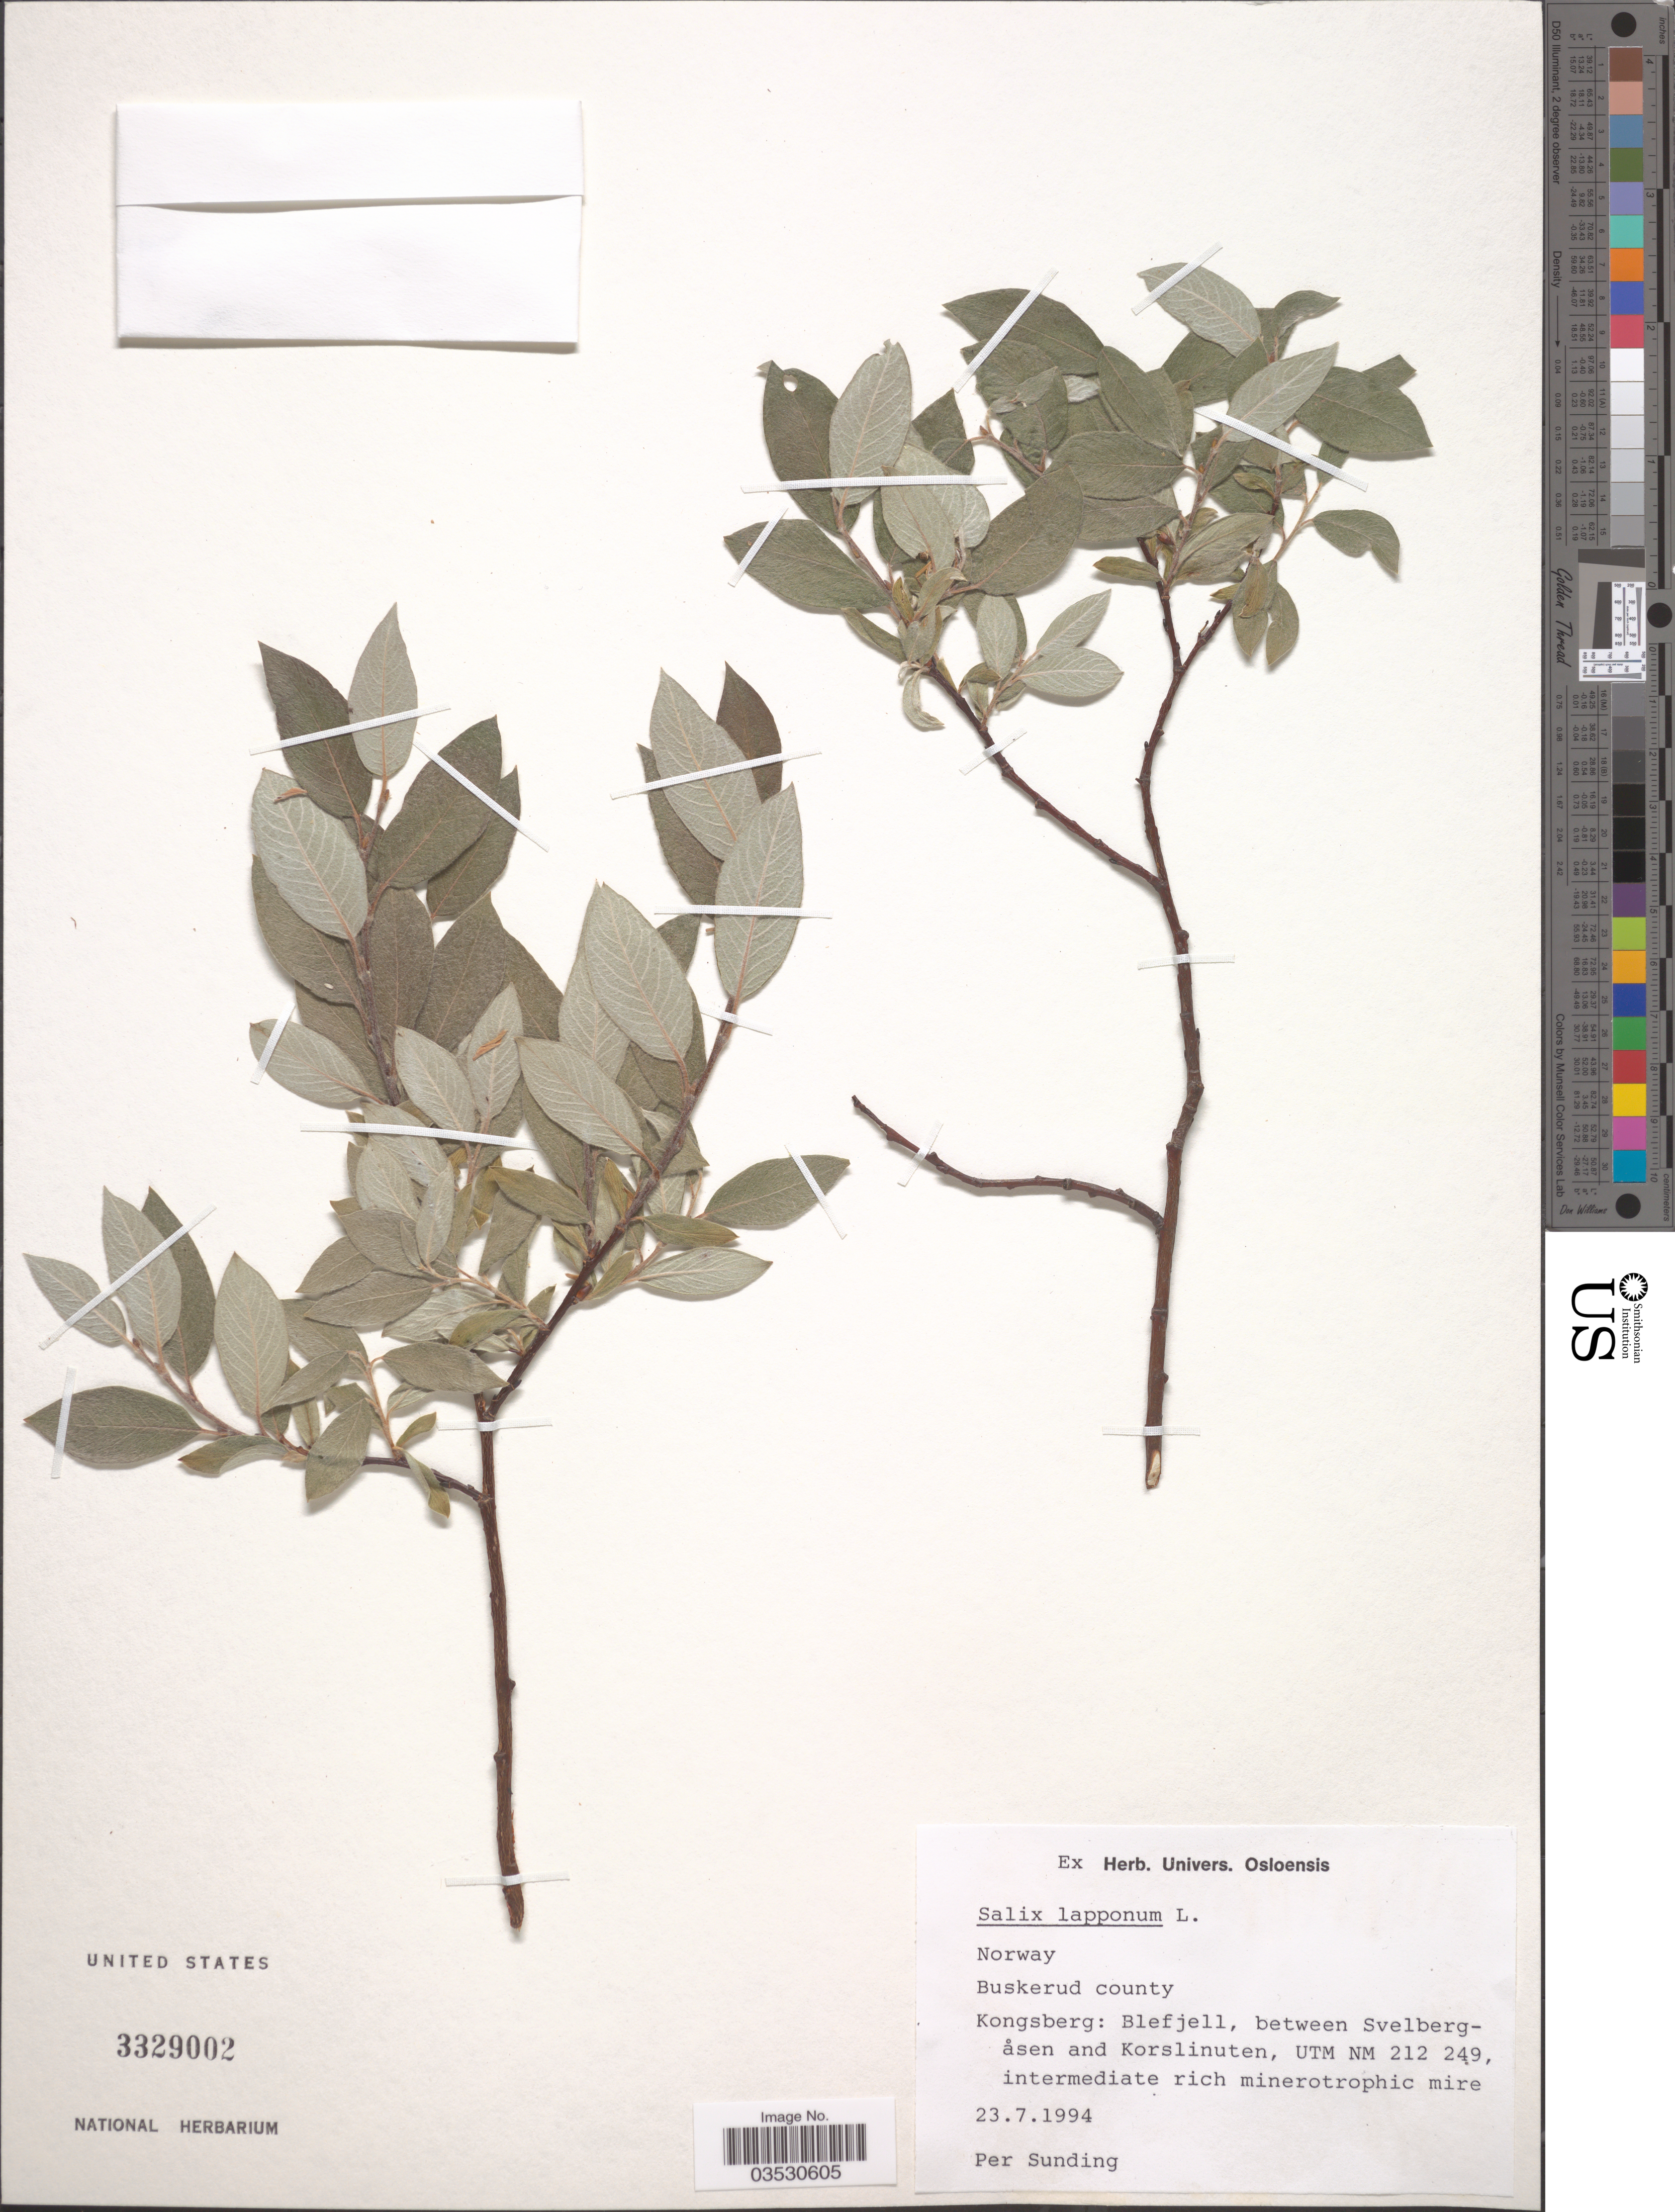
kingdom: Plantae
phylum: Tracheophyta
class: Magnoliopsida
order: Malpighiales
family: Salicaceae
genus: Salix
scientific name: Salix lapponum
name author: L.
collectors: P. O. Sunding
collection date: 1994-07-23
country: Norway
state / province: Buskerud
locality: Buskerud county. Kongsberg: Blefjell, between Svelbergåsen and Korslinuten, UTM NM 212 249.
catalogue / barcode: US 3329002